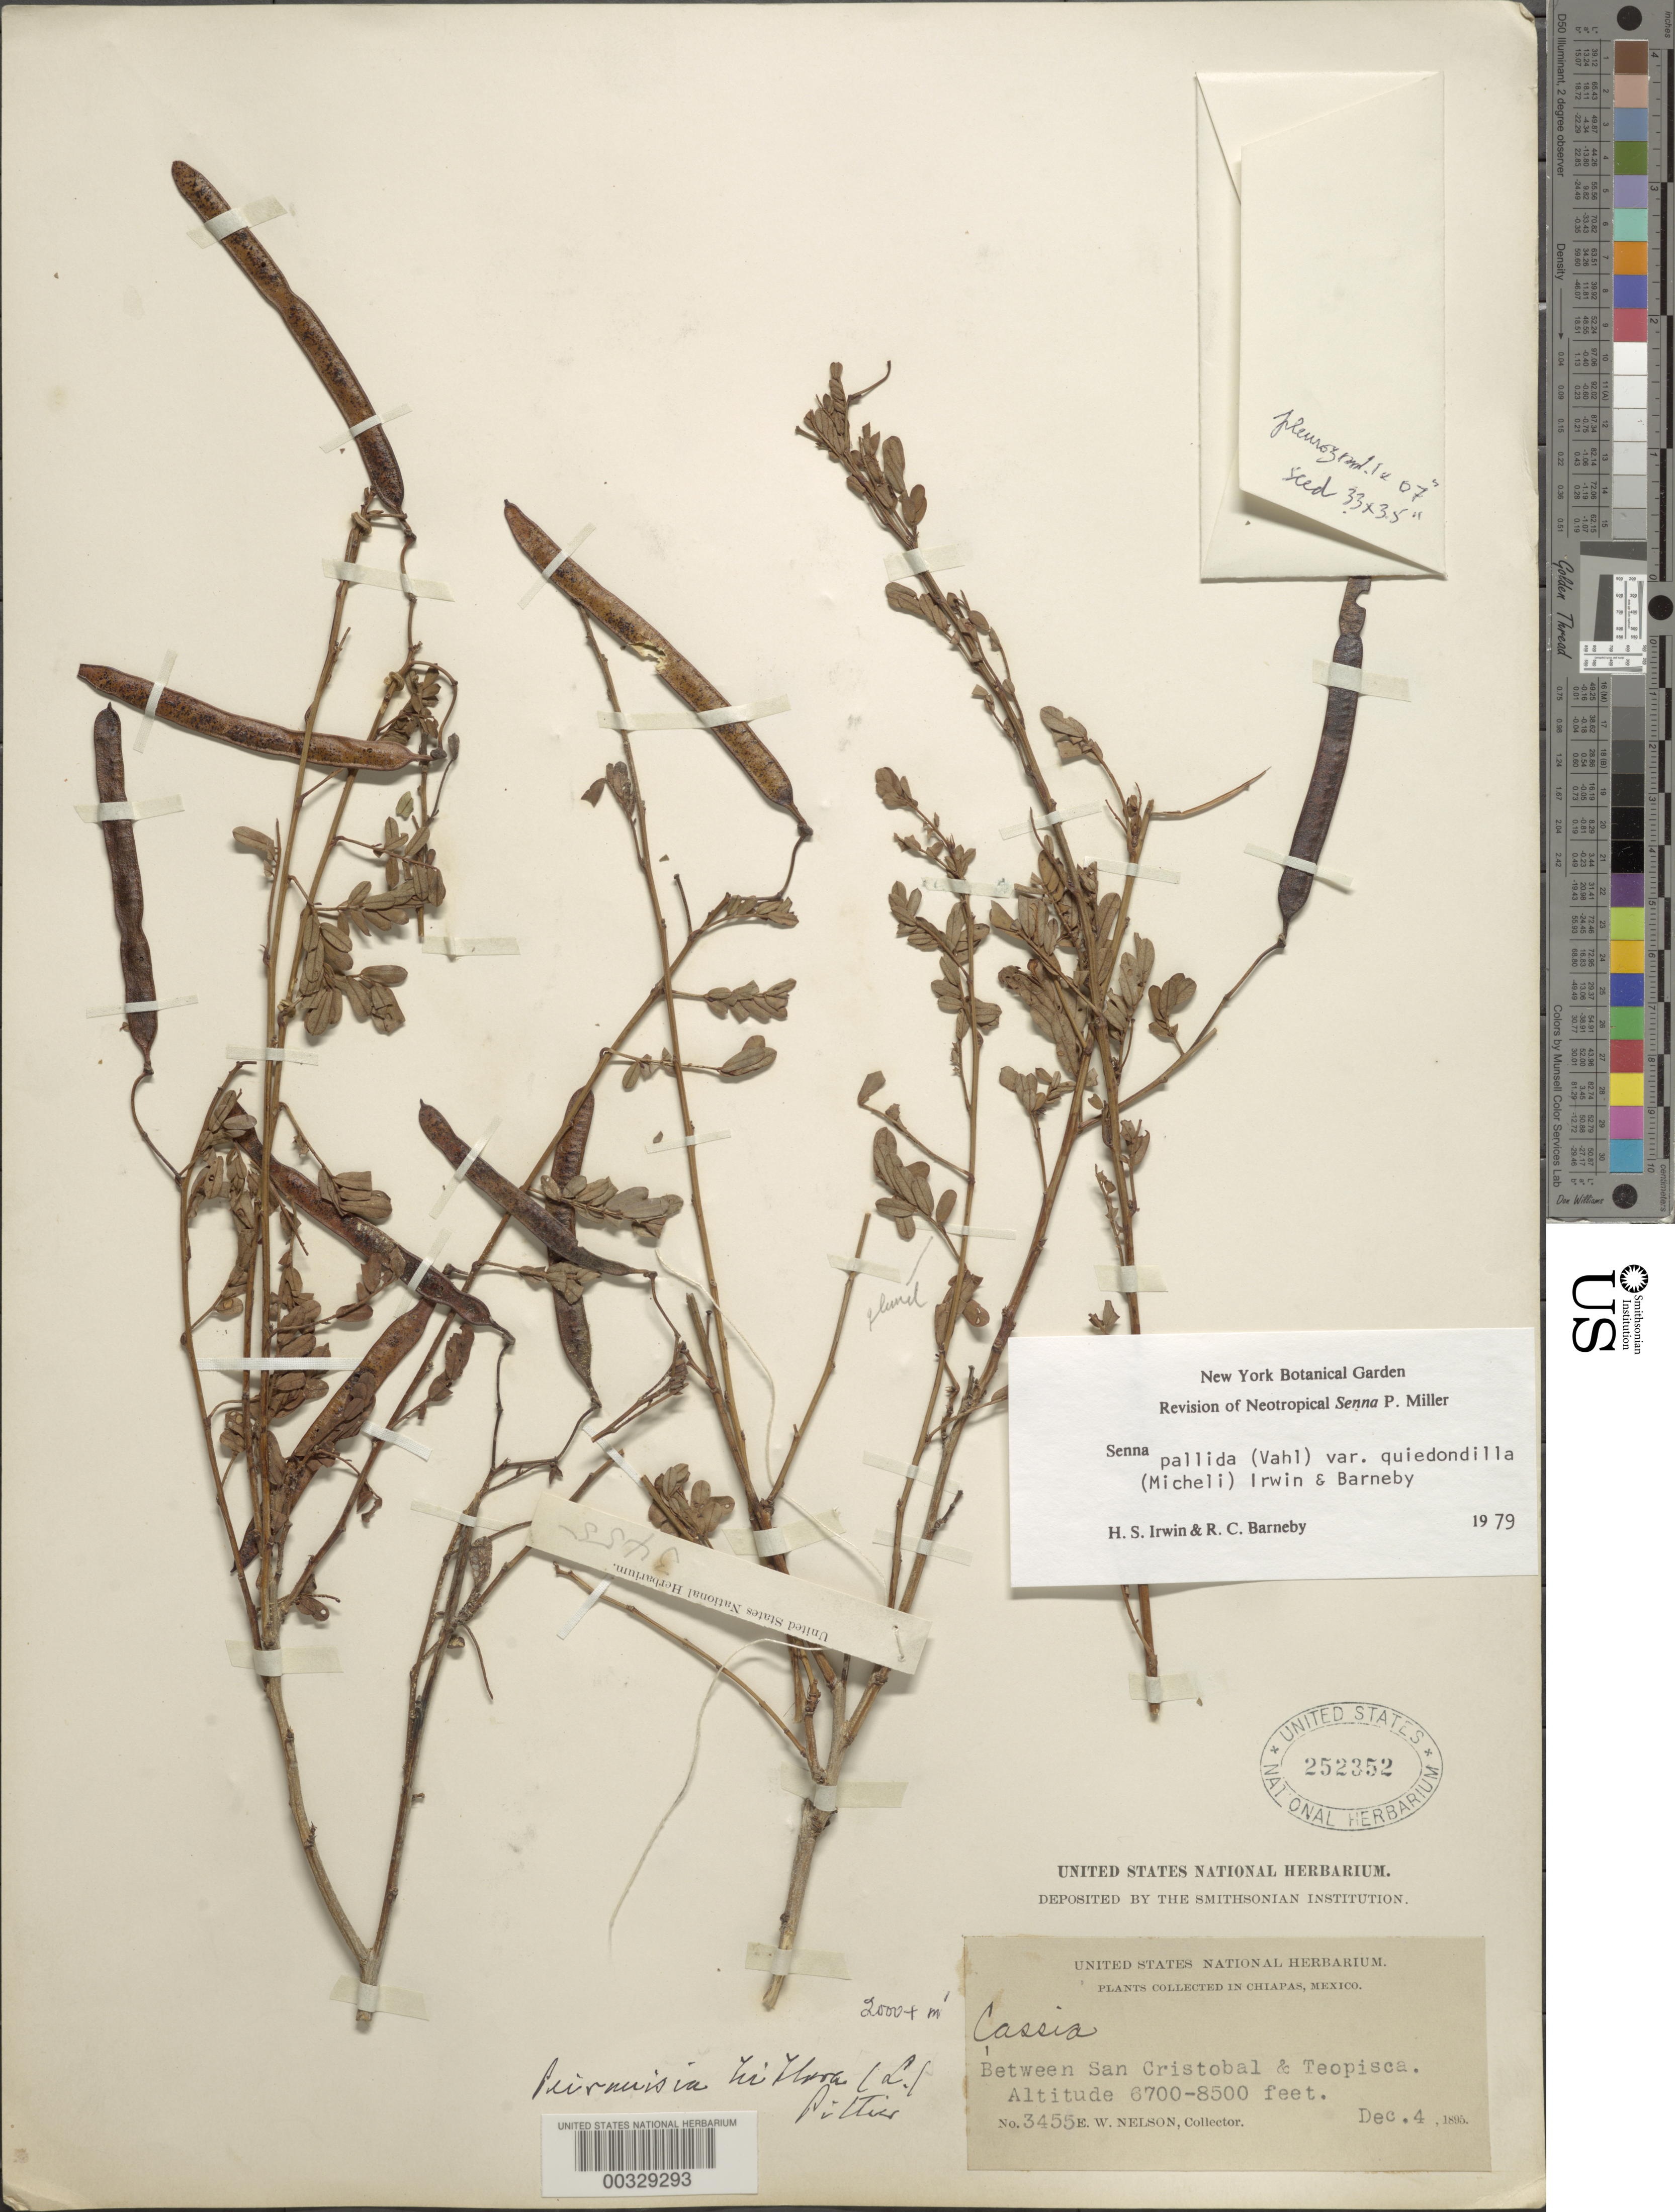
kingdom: Plantae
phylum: Tracheophyta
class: Magnoliopsida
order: Fabales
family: Fabaceae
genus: Senna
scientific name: Senna pallida var. quiedondilla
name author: (Micheli) H.S. Irwin & Barneby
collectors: E. W. Nelson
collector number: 3455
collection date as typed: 04 Dec 1895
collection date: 1895-12-04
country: Mexico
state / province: Chiapas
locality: Between San Cristobal and Teopisca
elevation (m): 2042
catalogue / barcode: US 252352